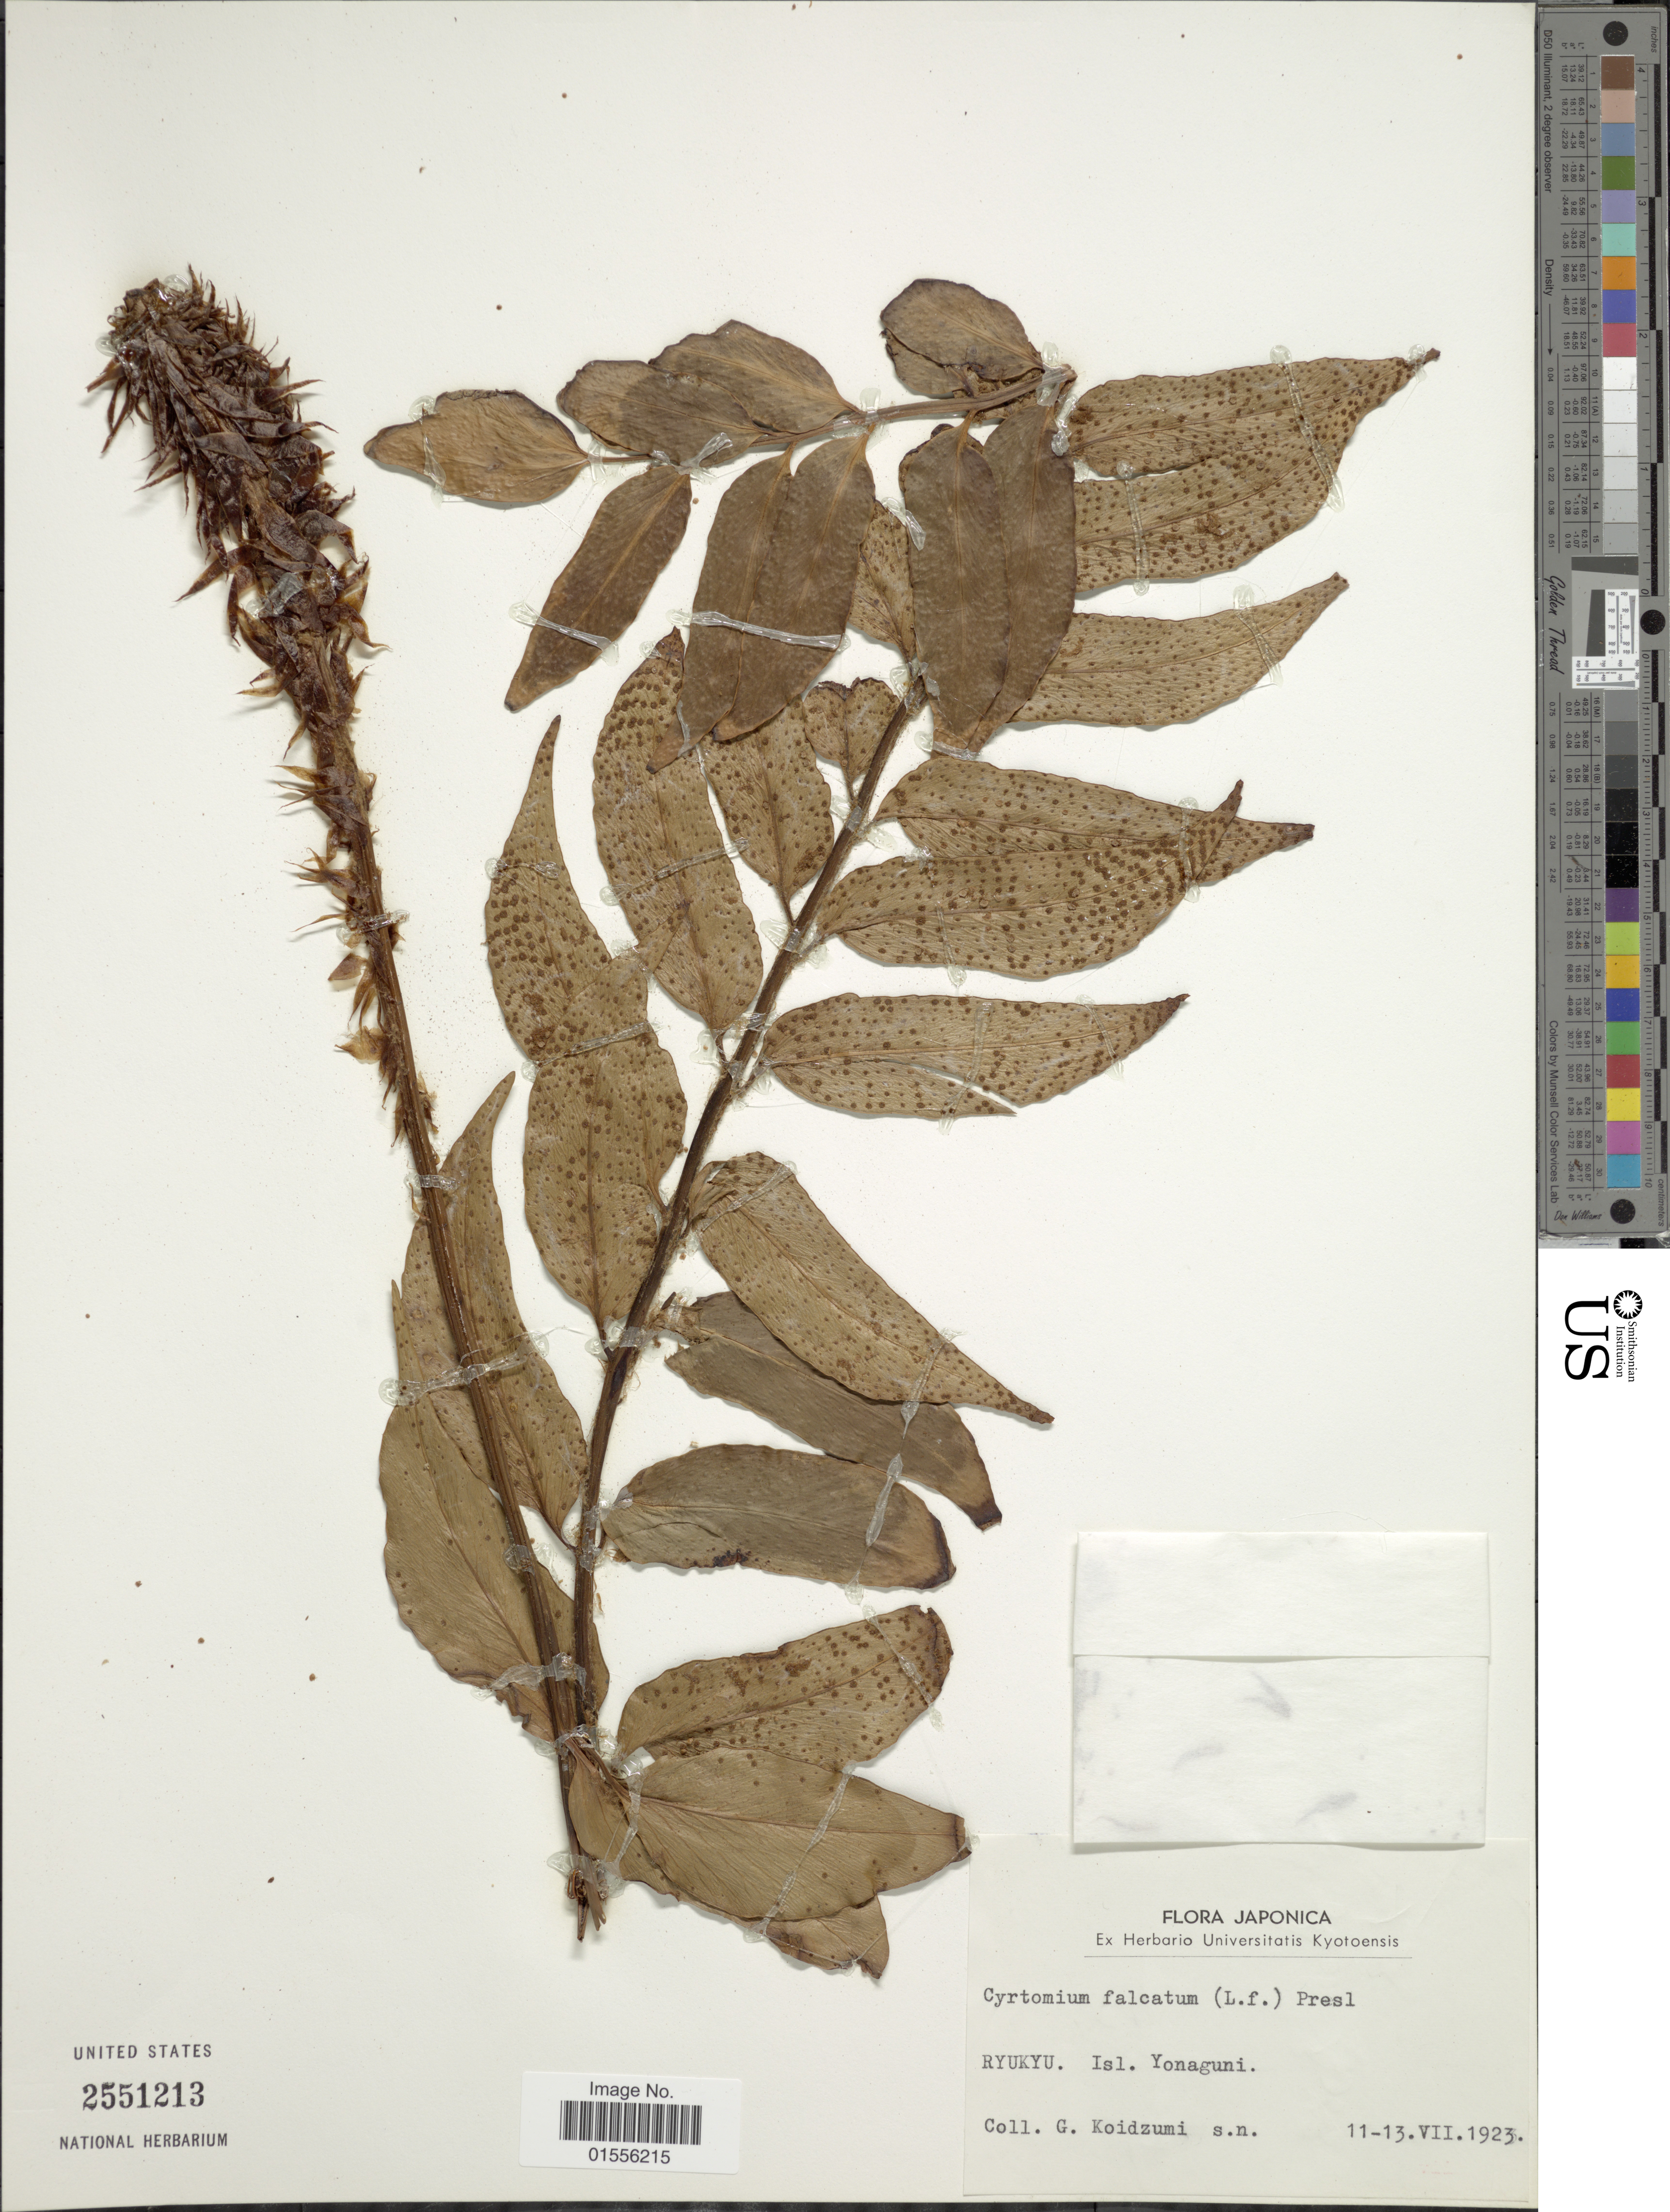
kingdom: Plantae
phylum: Tracheophyta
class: Polypodiopsida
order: Polypodiales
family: Dryopteridaceae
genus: Cyrtomium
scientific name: Cyrtomium falcatum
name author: (L. f.) C. Presl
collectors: G. Koidzumi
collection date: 1923-07-11/1923-07-13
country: Japan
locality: Ryukyu Isl. Yonaguni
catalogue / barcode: US 2551213